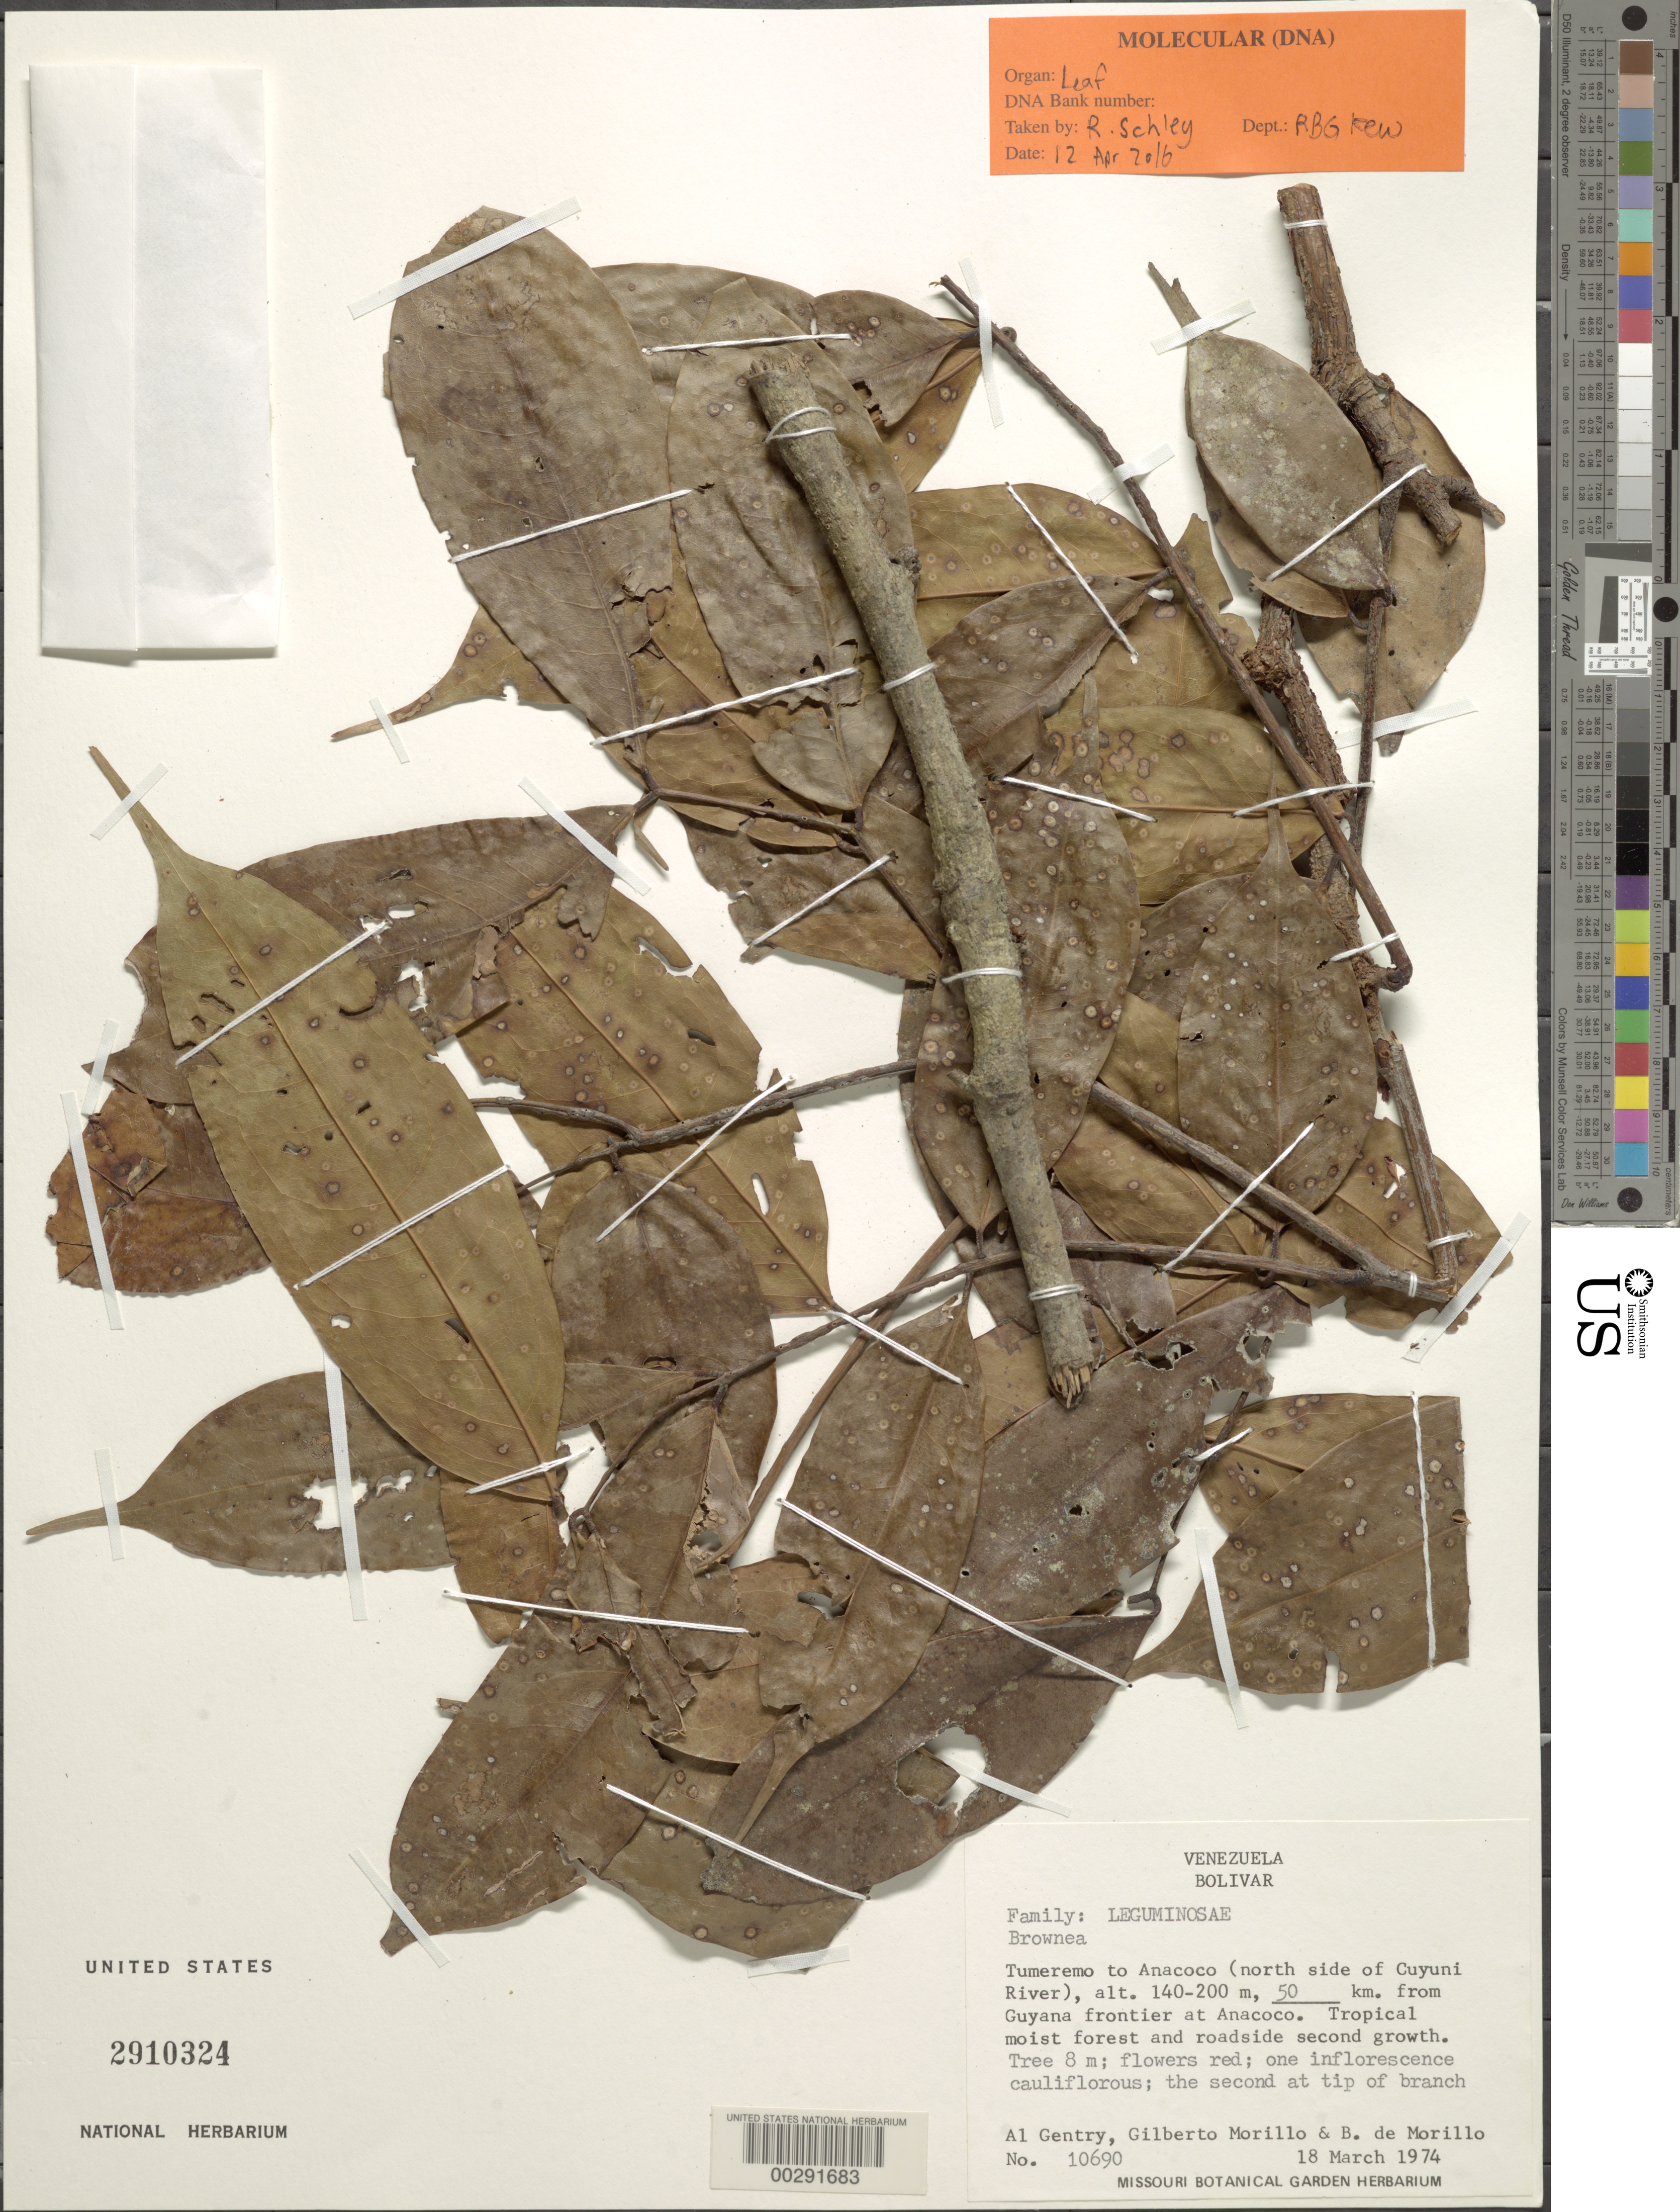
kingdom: Plantae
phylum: Tracheophyta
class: Magnoliopsida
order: Fabales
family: Fabaceae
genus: Brownea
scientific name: Brownea sp.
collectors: A. H. Gentry, G. N. Morillo & B. Morillo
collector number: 10690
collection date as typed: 18 Mar 1974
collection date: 1974-03-18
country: Venezuela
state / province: Bolivar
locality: Tumeremo to anacoco (n side of cuyuni river), 50 km from guyana forest frontier at anacoco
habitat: Tropical moist forest and roadside second growth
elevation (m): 140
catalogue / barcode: US 2910324